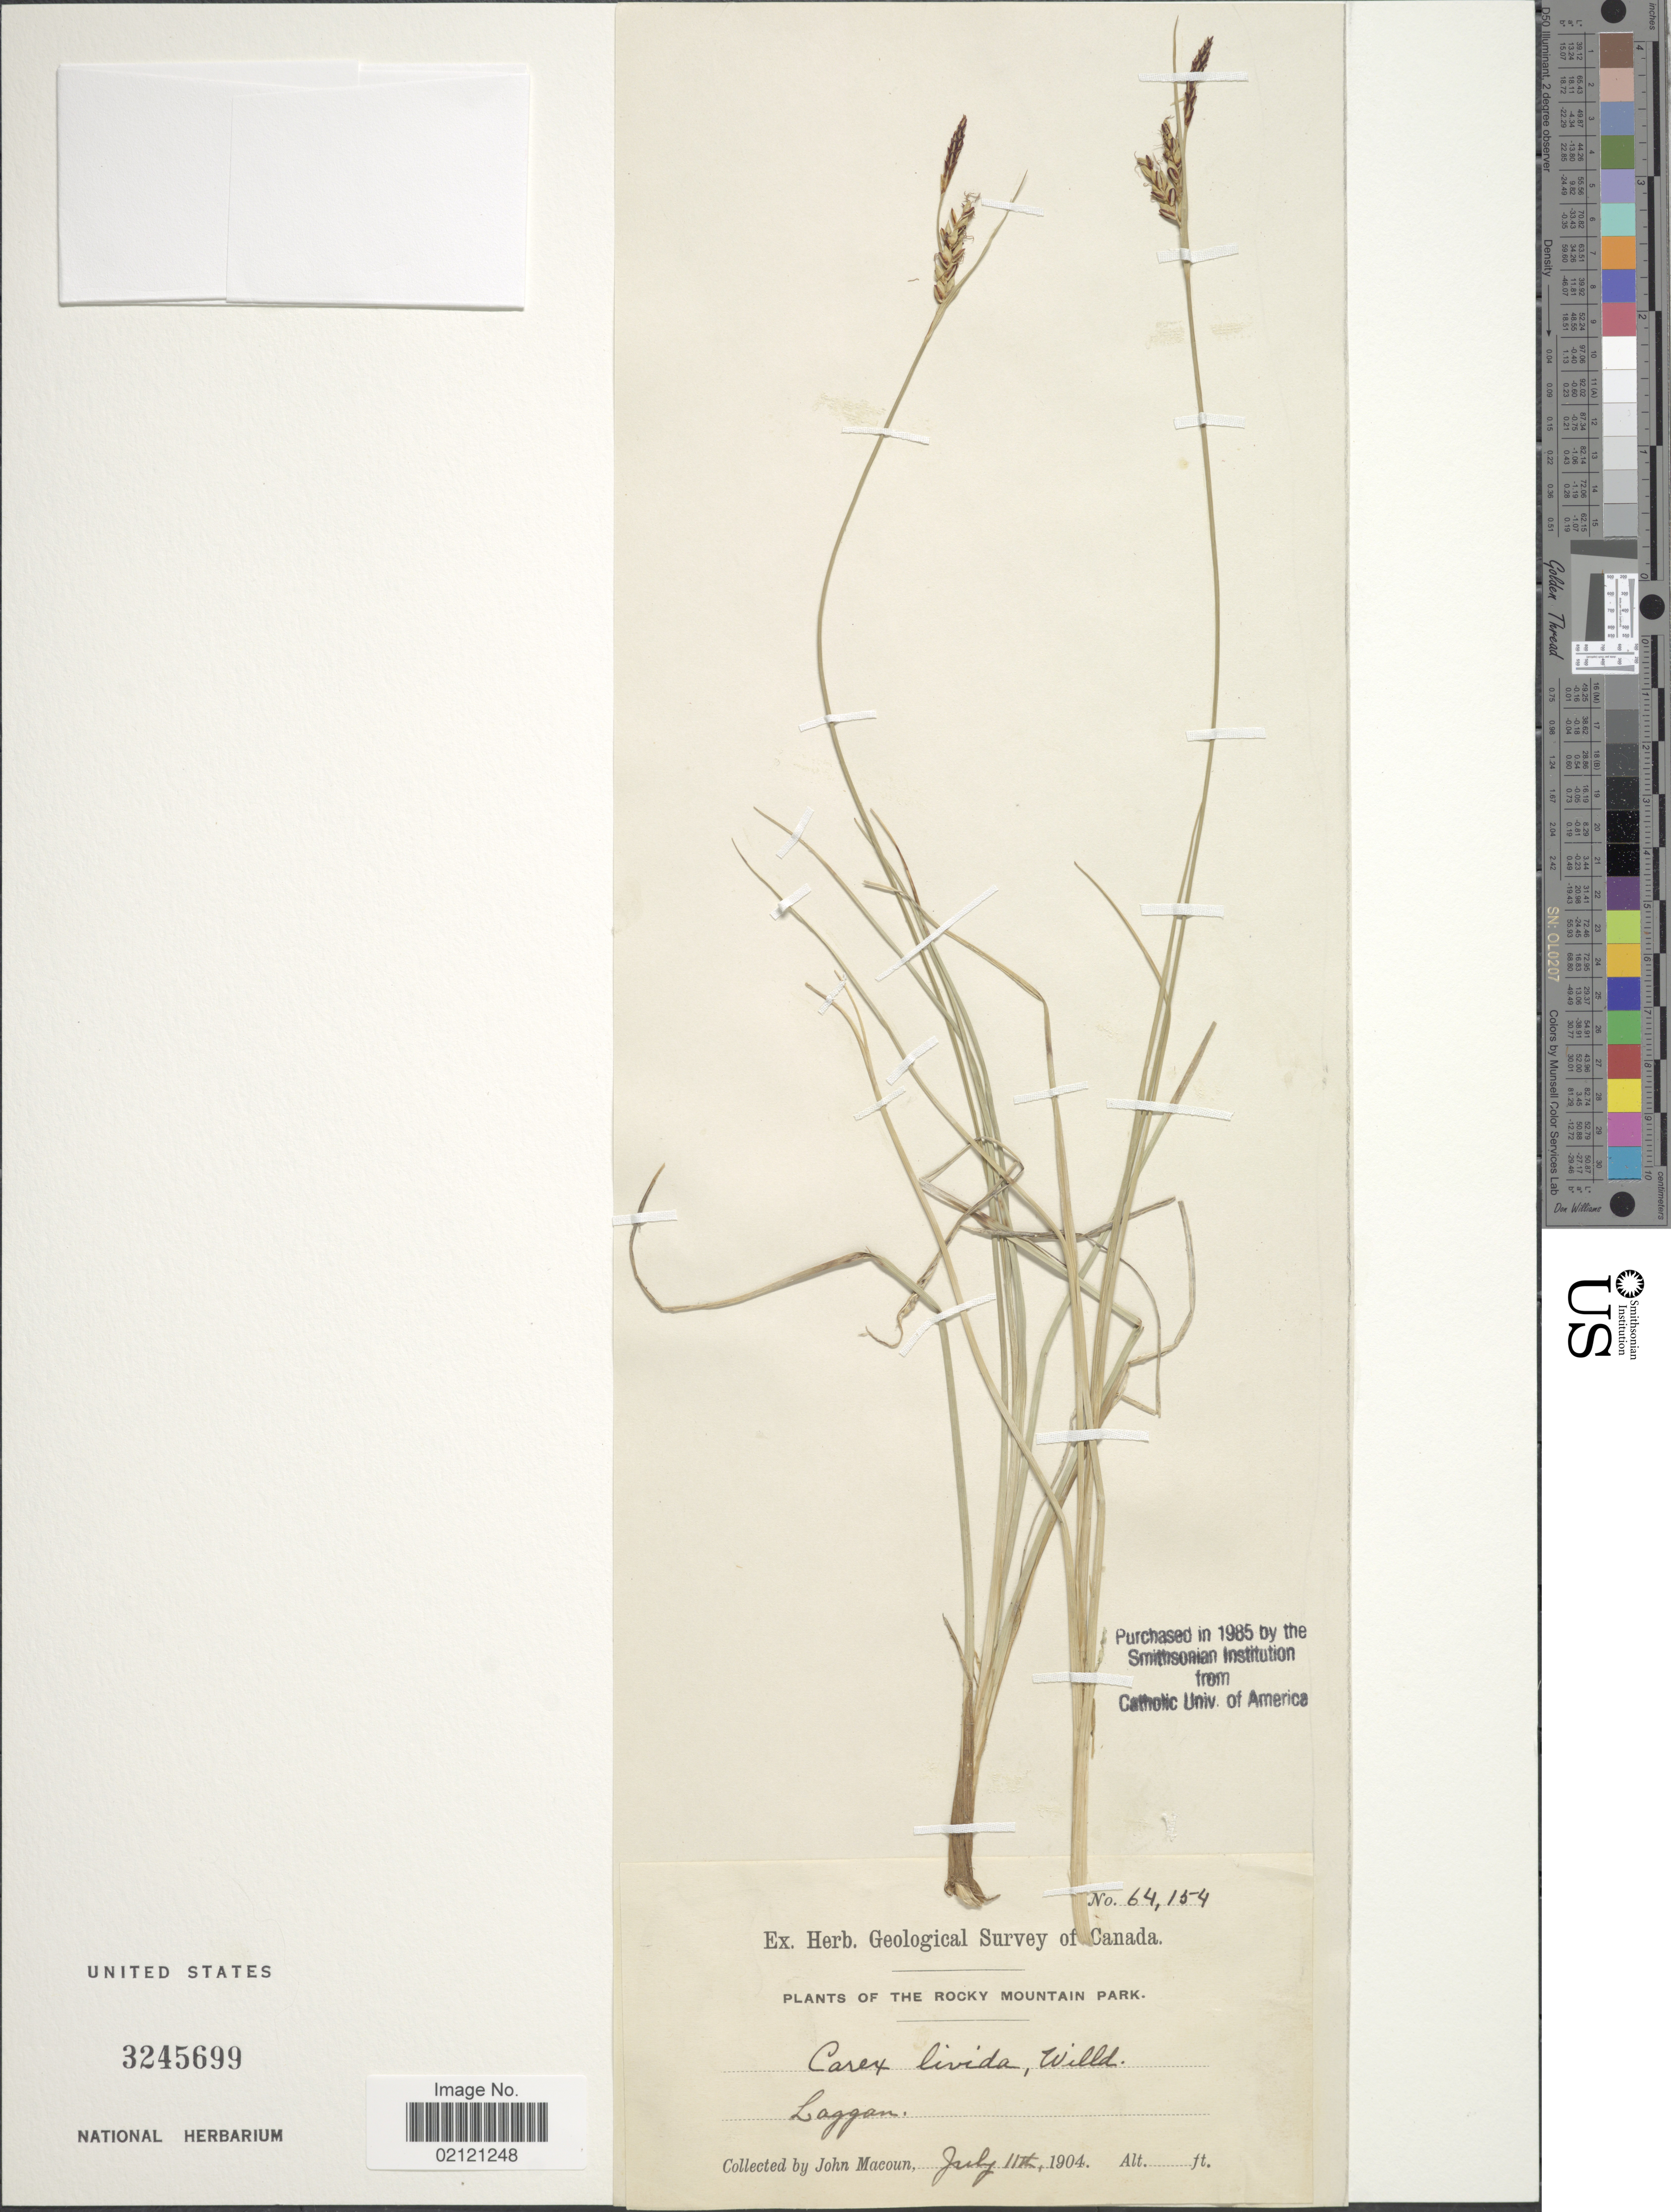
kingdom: Plantae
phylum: Tracheophyta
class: Liliopsida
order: Poales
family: Cyperaceae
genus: Carex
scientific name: Carex livida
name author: (Wahlenb.) Willd.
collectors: J. Macoun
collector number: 64154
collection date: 1904-07-11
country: Canada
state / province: Alberta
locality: The Rocky Mountain Park, Laggan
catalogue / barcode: US 3245699